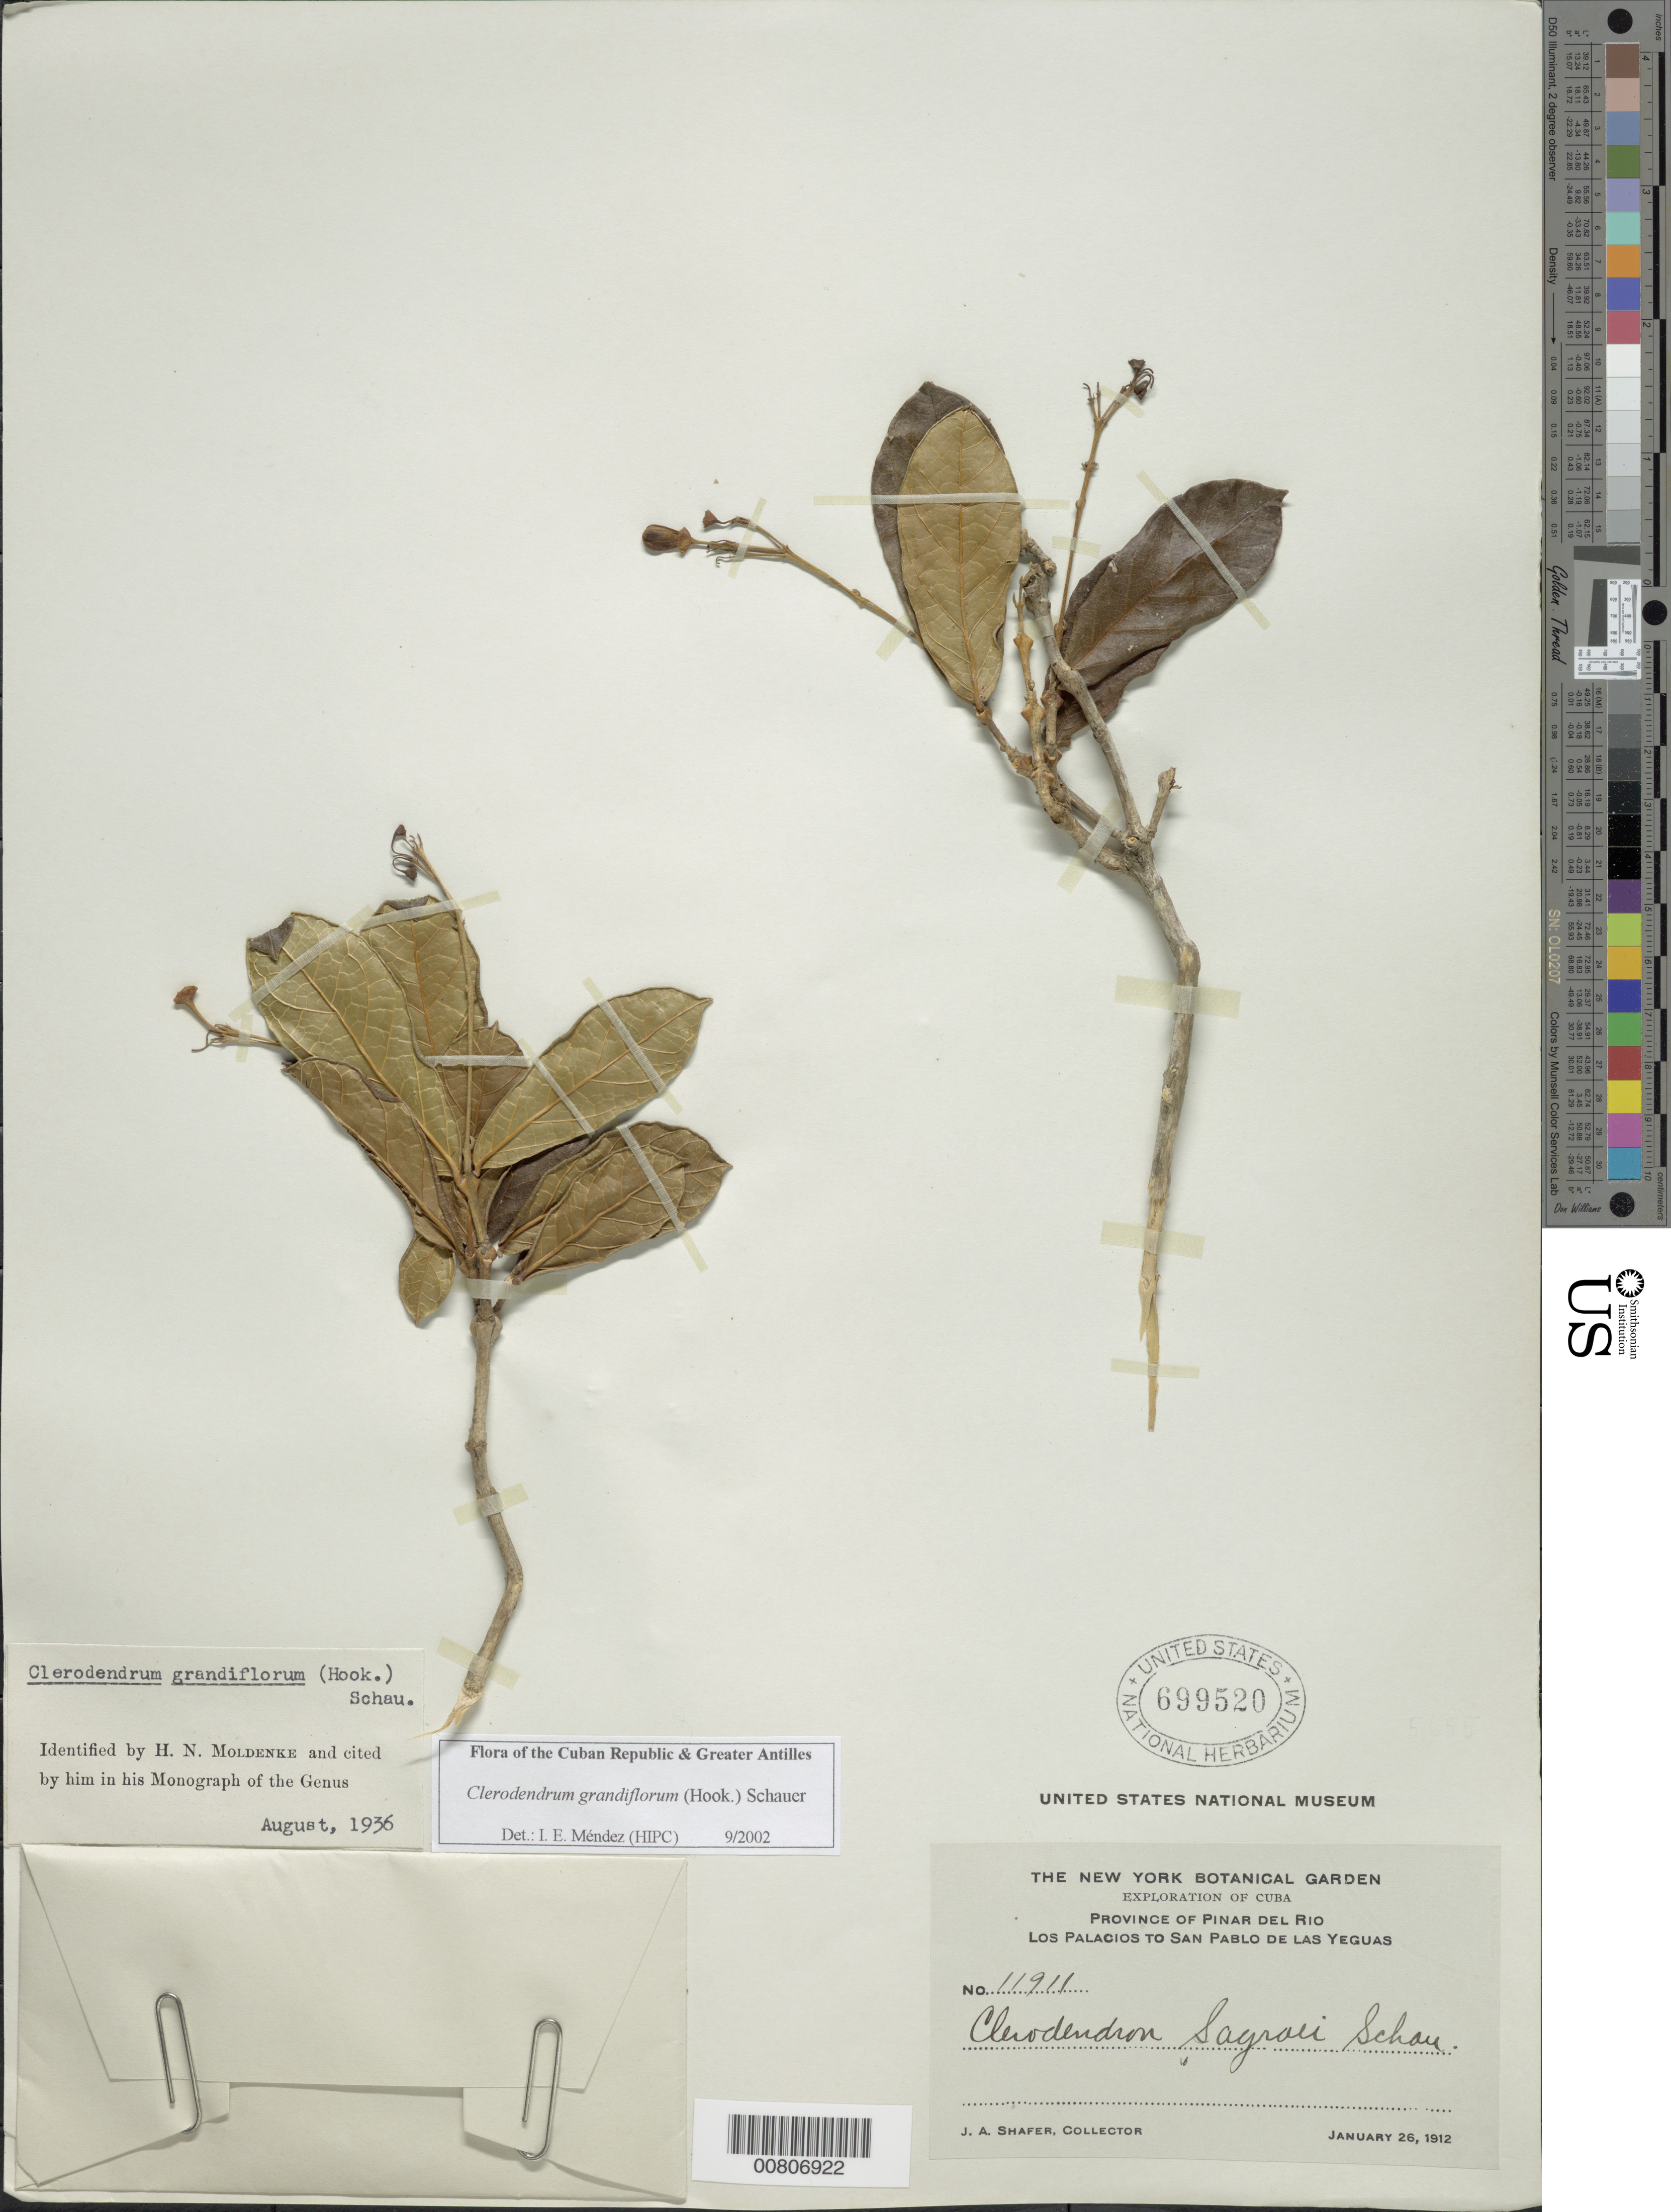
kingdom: Plantae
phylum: Tracheophyta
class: Magnoliopsida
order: Lamiales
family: Lamiaceae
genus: Clerodendrum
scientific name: Clerodendrum grandiflorum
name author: (Hook.) Schauer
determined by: Méndez, Isidro E., (HIPC)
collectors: J. A. Shafer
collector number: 11911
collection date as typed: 26 Jan 1912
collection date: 1912-01-26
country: Cuba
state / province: Pinar del Rio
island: Cuba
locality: Los Palacios to San Pablo de Las Yeguas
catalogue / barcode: US 699520